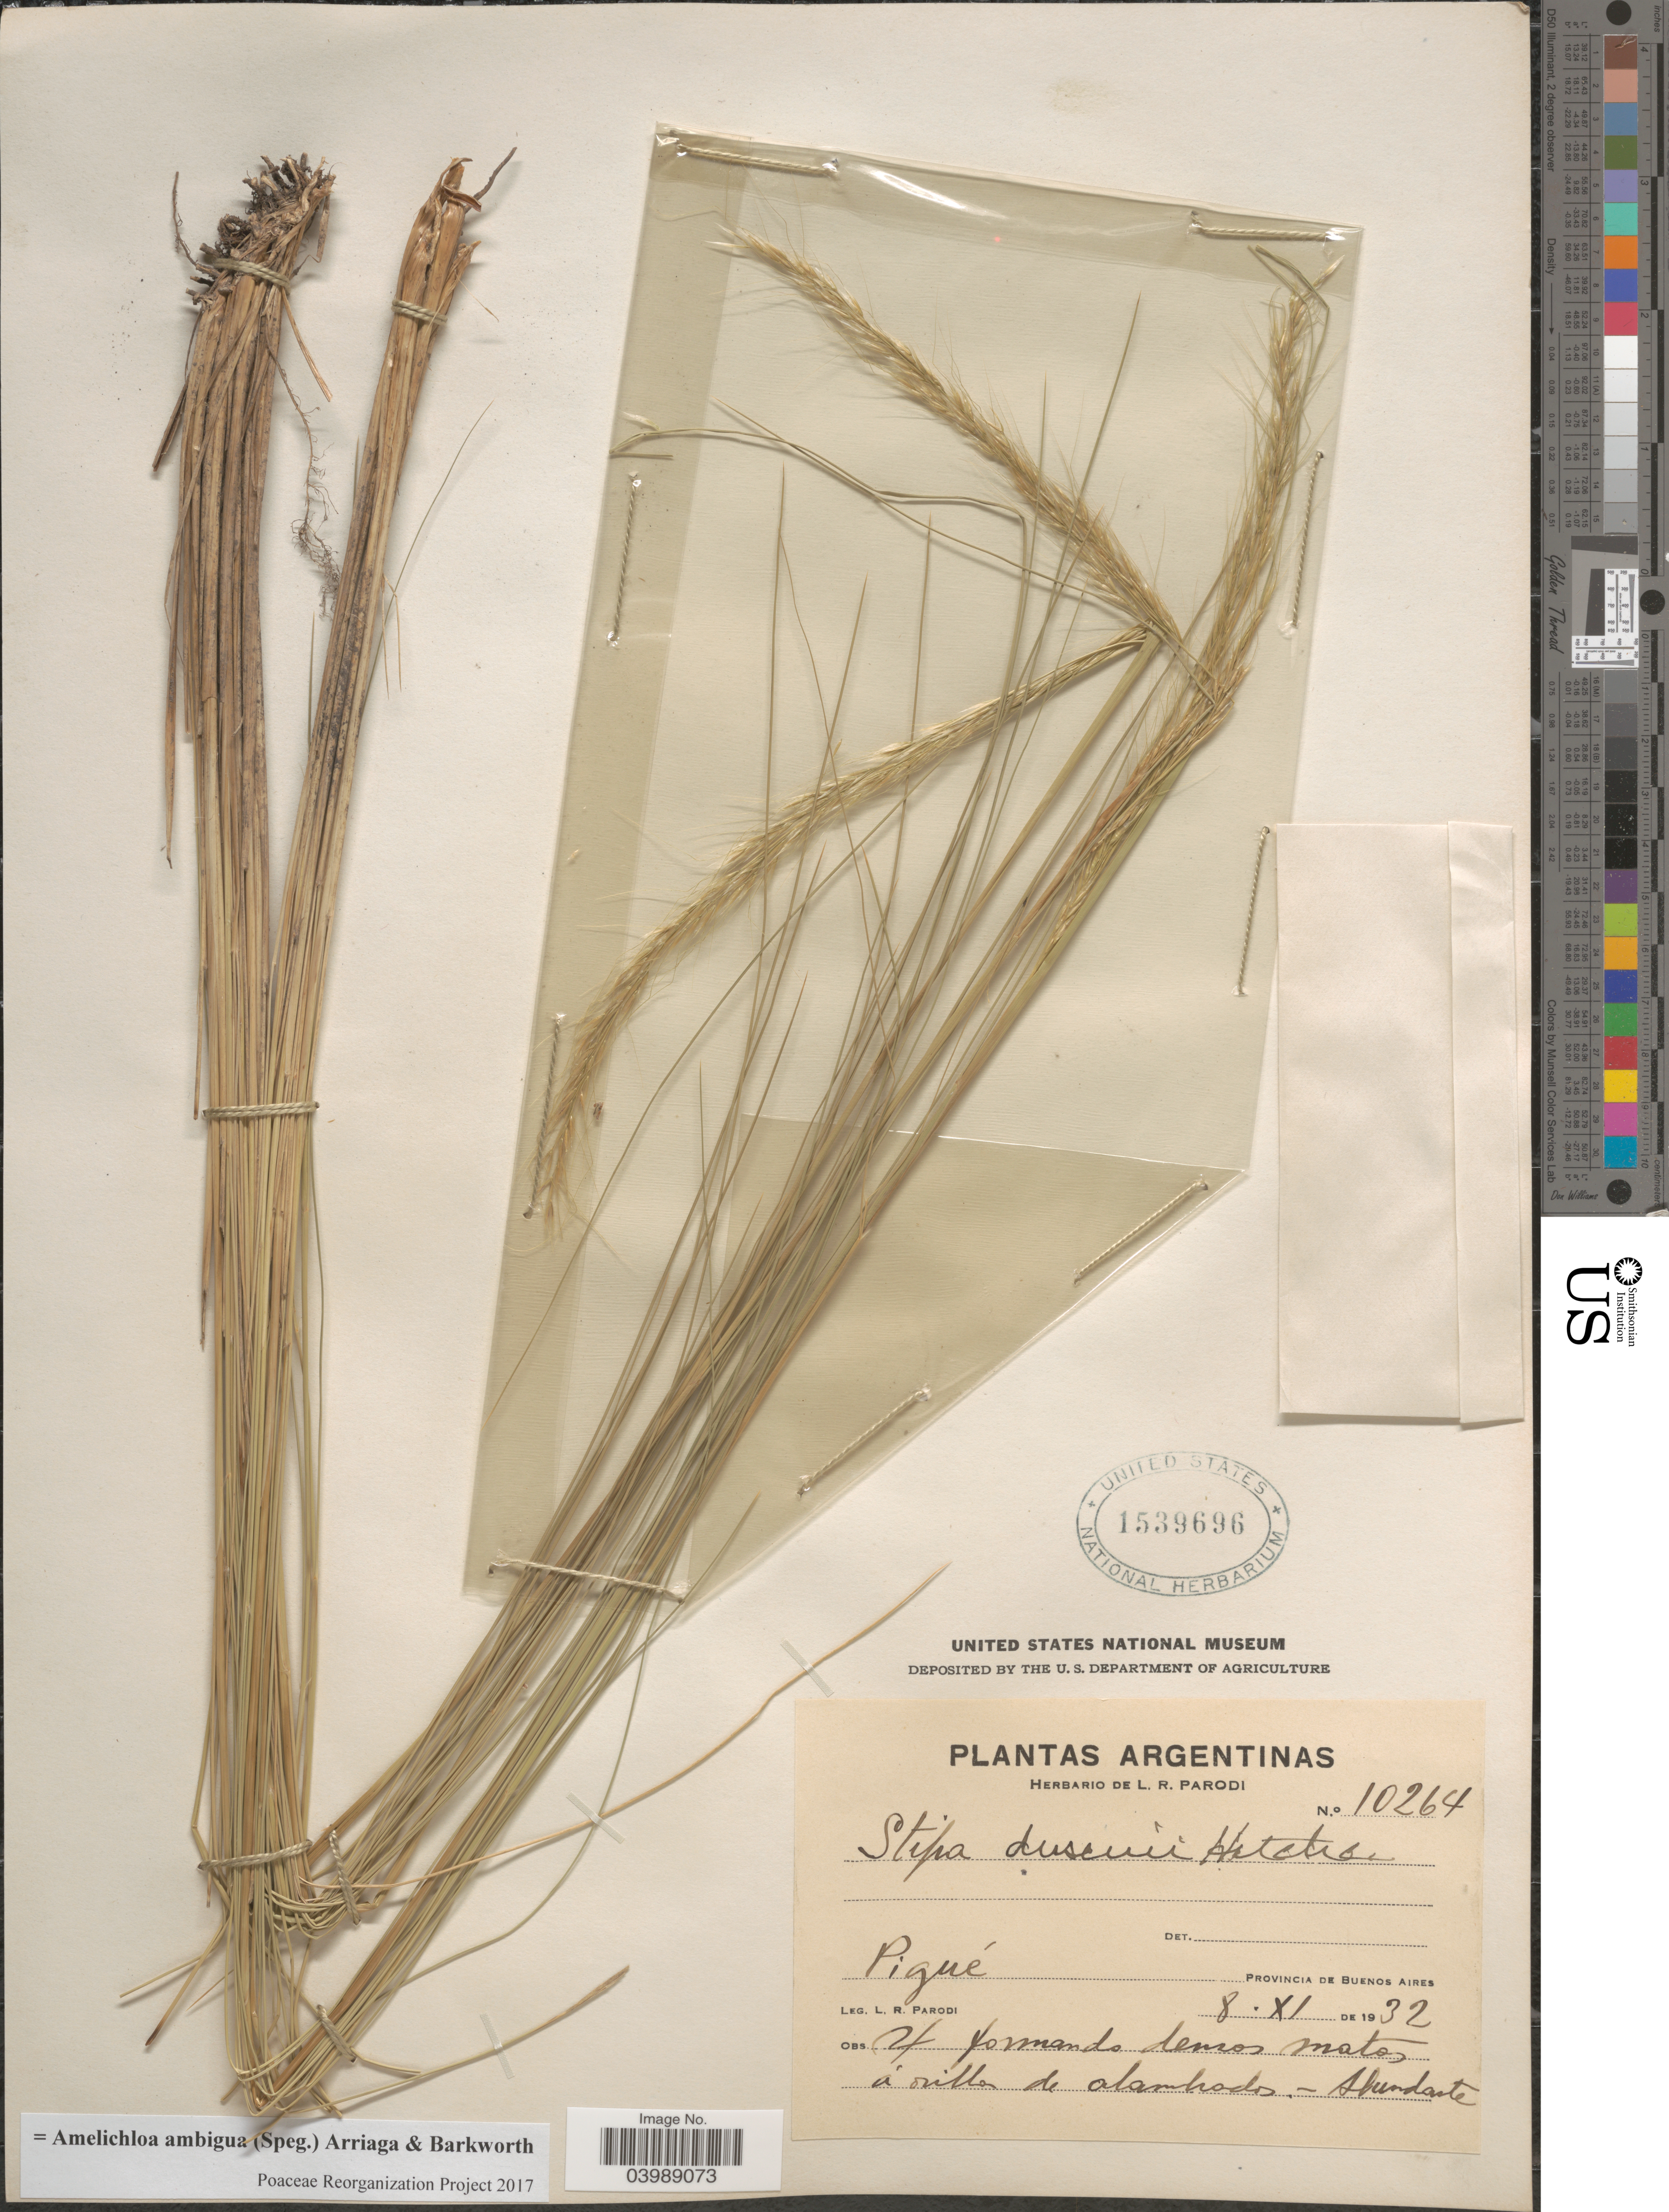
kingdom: Plantae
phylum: Tracheophyta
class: Liliopsida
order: Poales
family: Poaceae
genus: Amelichloa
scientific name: Amelichloa ambigua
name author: (Speg.) Arriaga & Barkworth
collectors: L. R. Parodi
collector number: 10264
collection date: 1932-11-08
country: Argentina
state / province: Buenos Aires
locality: Piqué.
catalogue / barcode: US 1539696